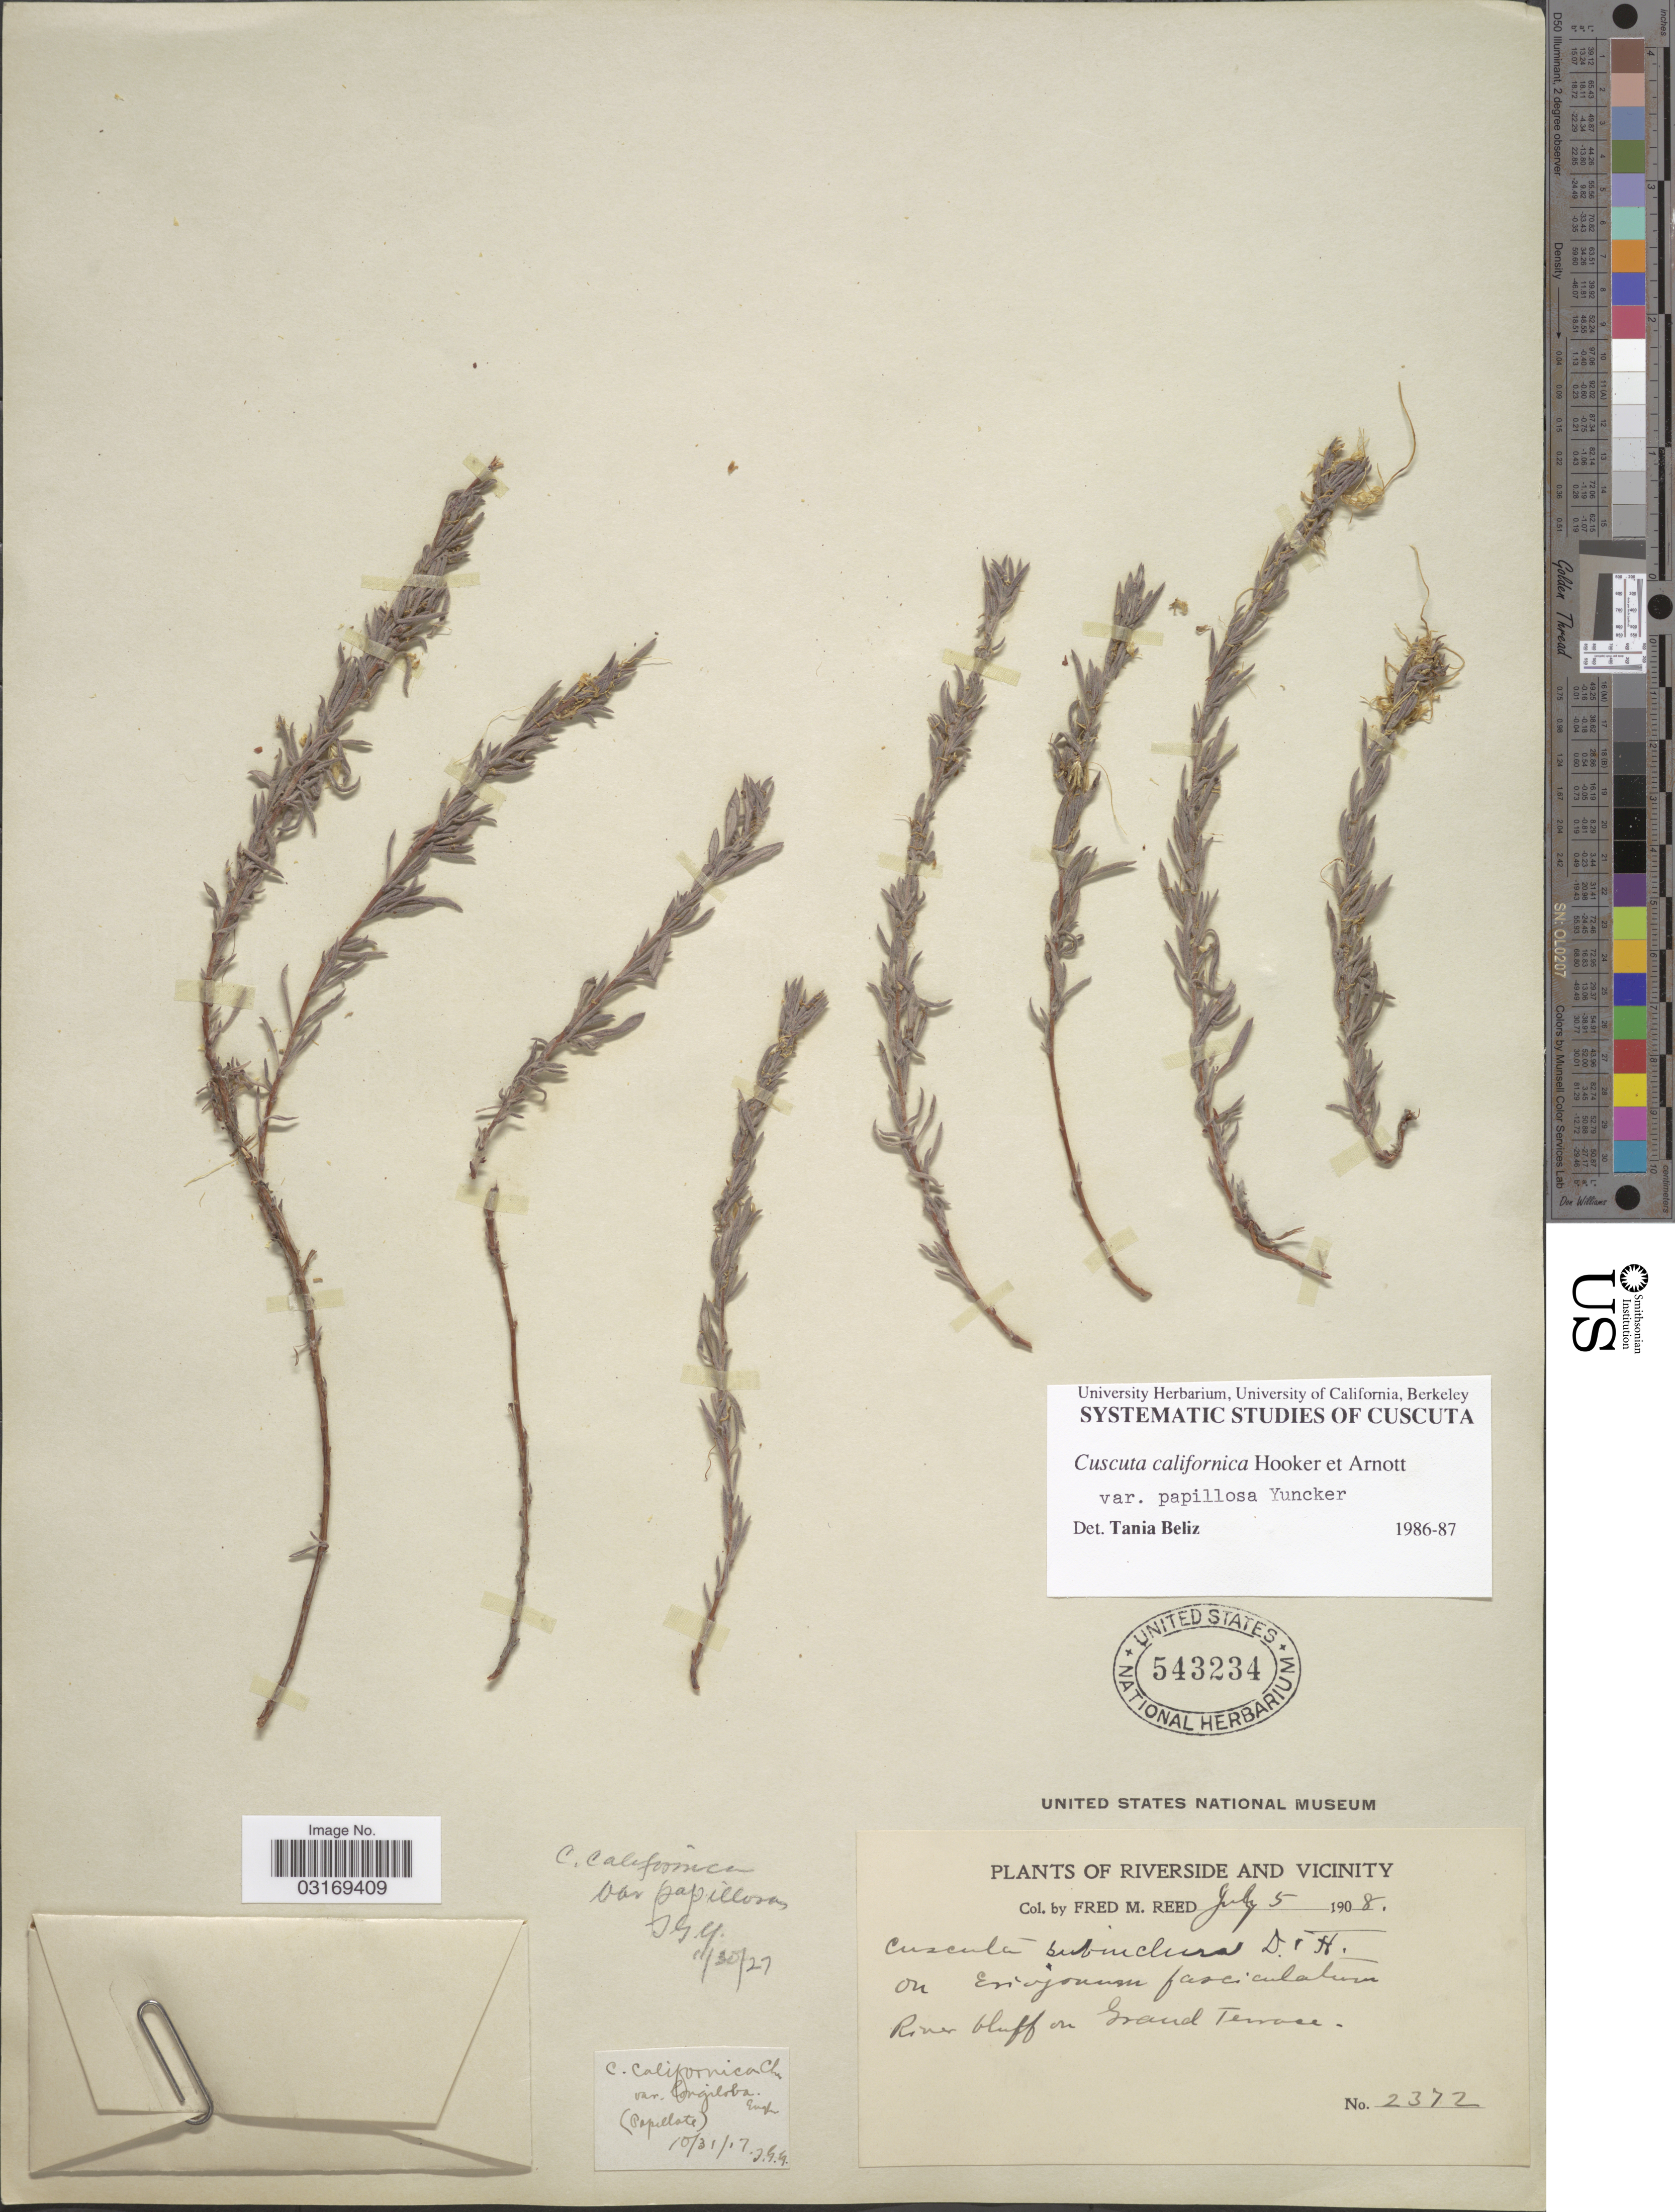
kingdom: Plantae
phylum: Tracheophyta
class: Magnoliopsida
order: Solanales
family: Convolvulaceae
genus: Cuscuta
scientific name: Cuscuta californica var. papillosa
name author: Yunck.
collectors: F. Reed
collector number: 2372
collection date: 1908-07-05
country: United States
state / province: California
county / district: Riverside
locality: Riverside and Vicinity. River bluff on Grand Terrace.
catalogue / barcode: US 543234